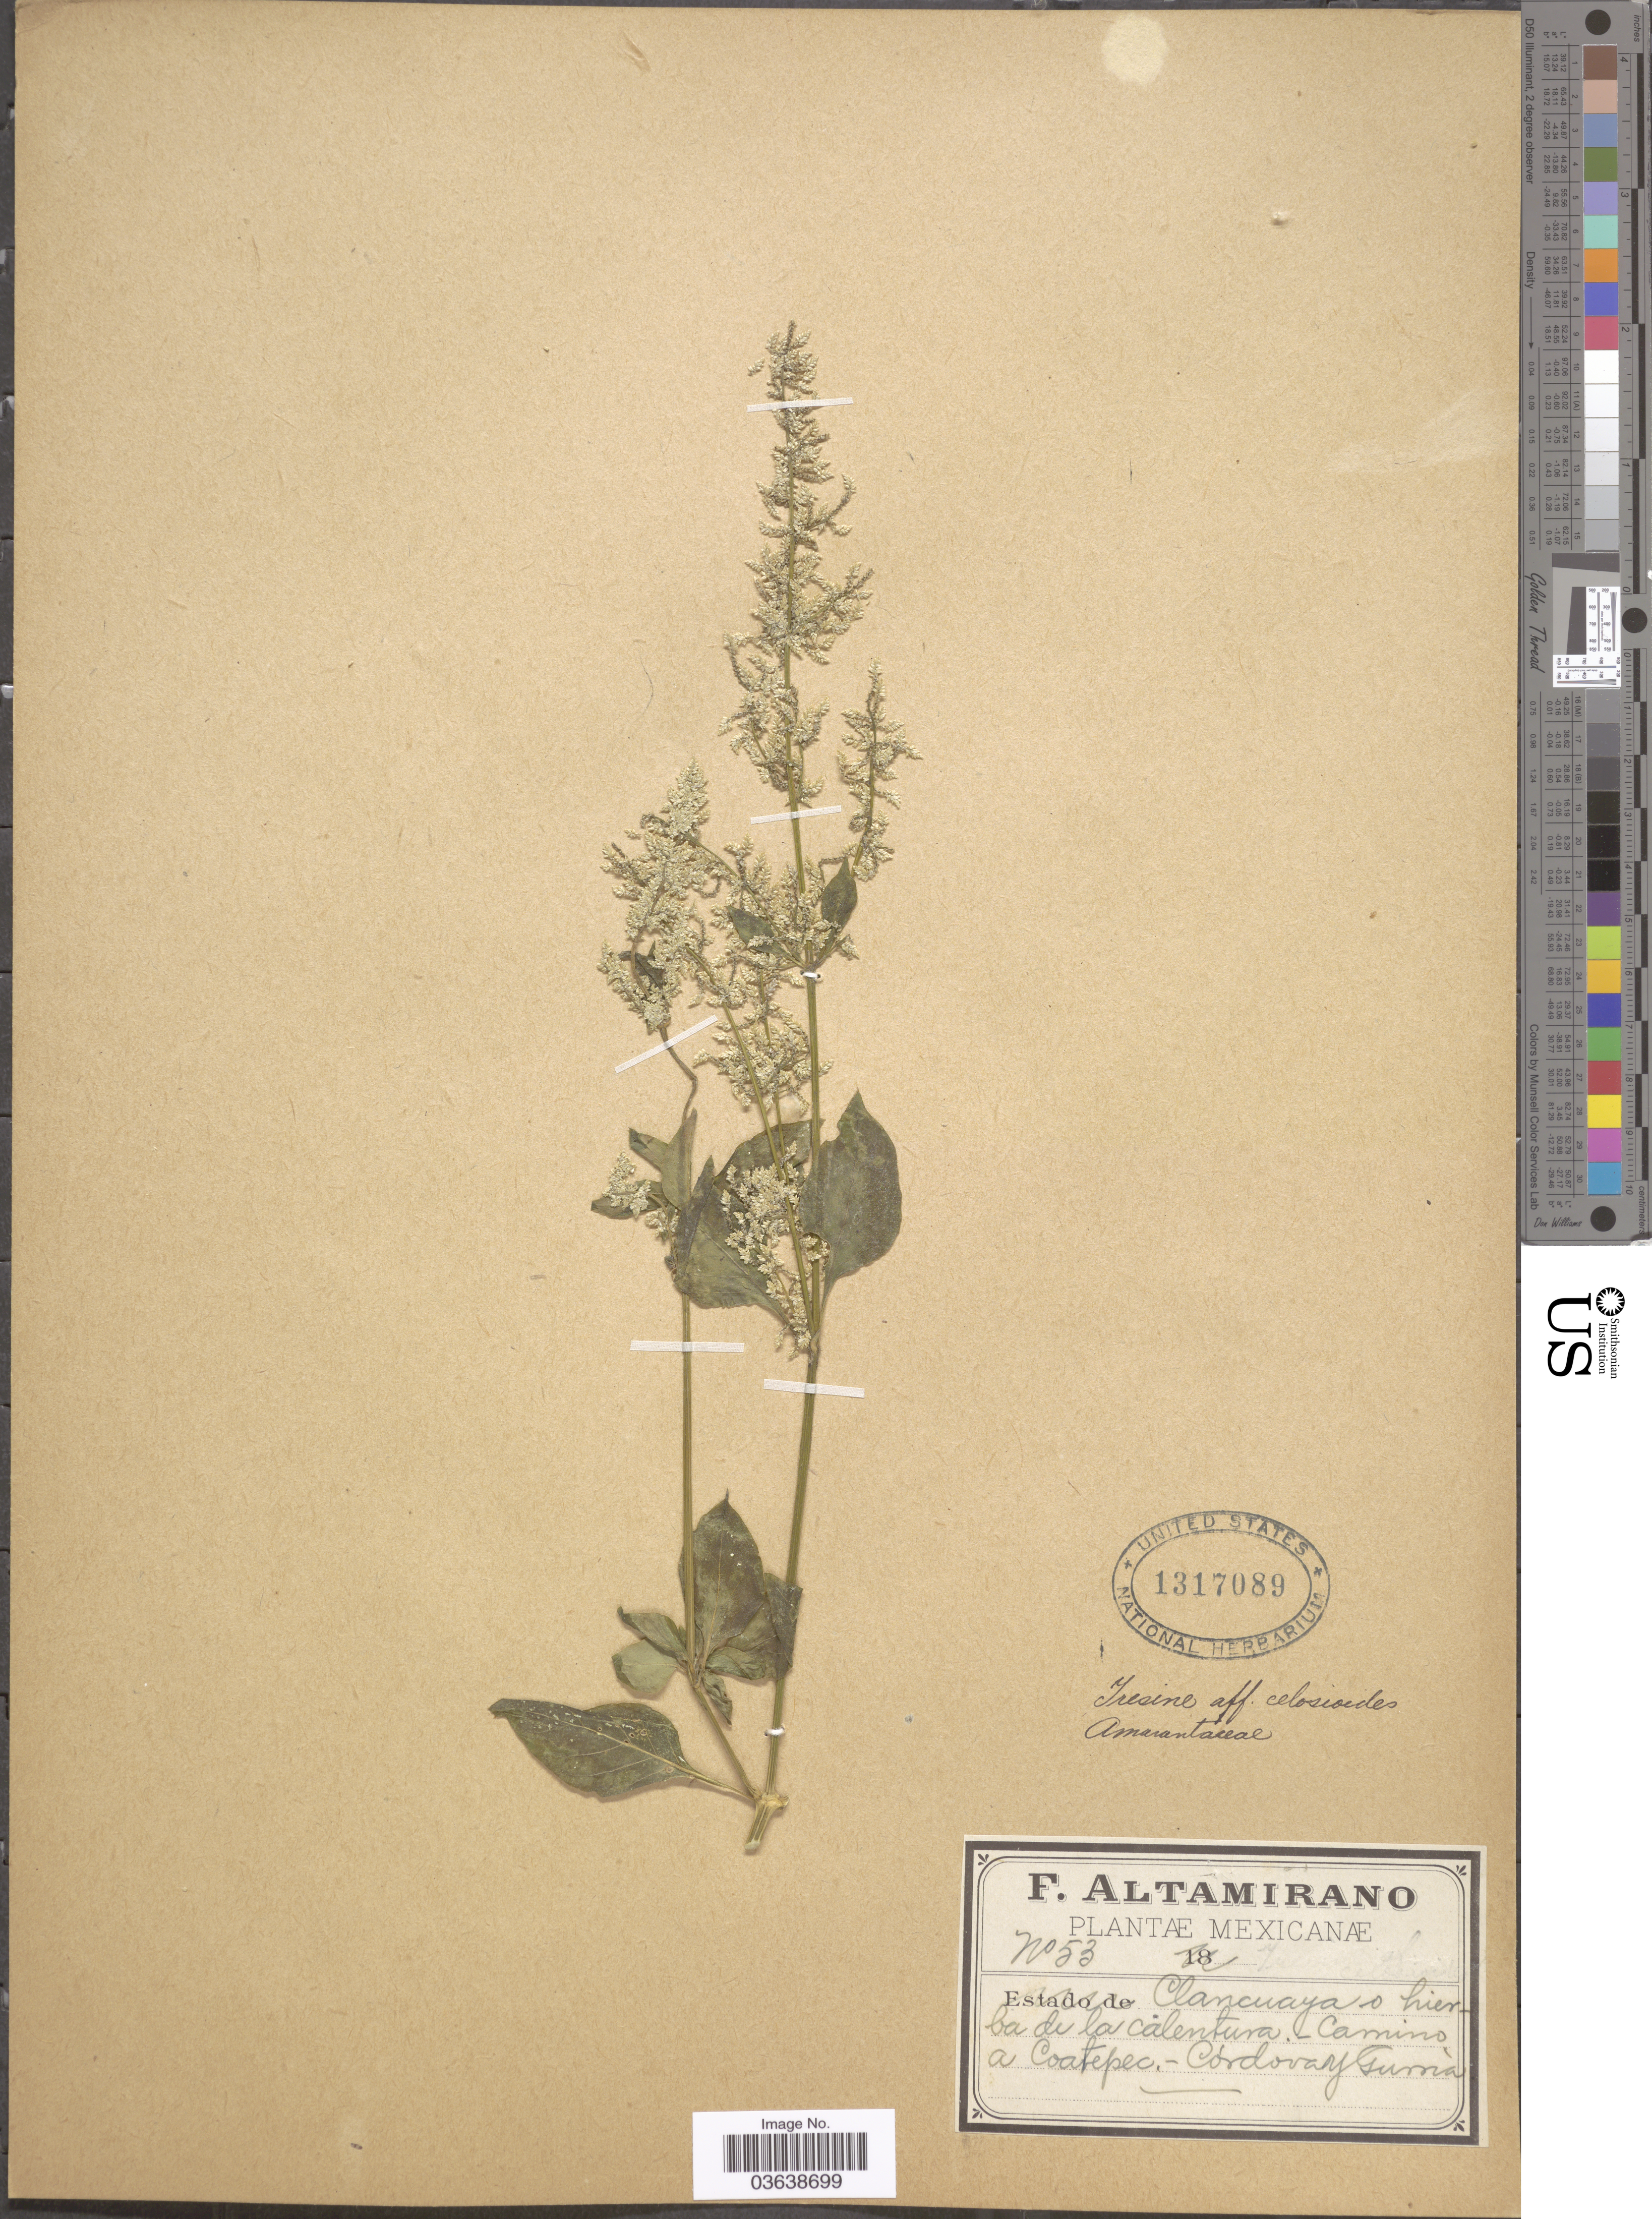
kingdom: Plantae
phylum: Tracheophyta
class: Magnoliopsida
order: Caryophyllales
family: Amaranthaceae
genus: Iresine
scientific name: Iresine celosia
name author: L.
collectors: F. Altamirano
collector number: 53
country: Mexico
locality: Camino a Coatepec. Cordova y Tumá [interpreted].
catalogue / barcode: US 1317089